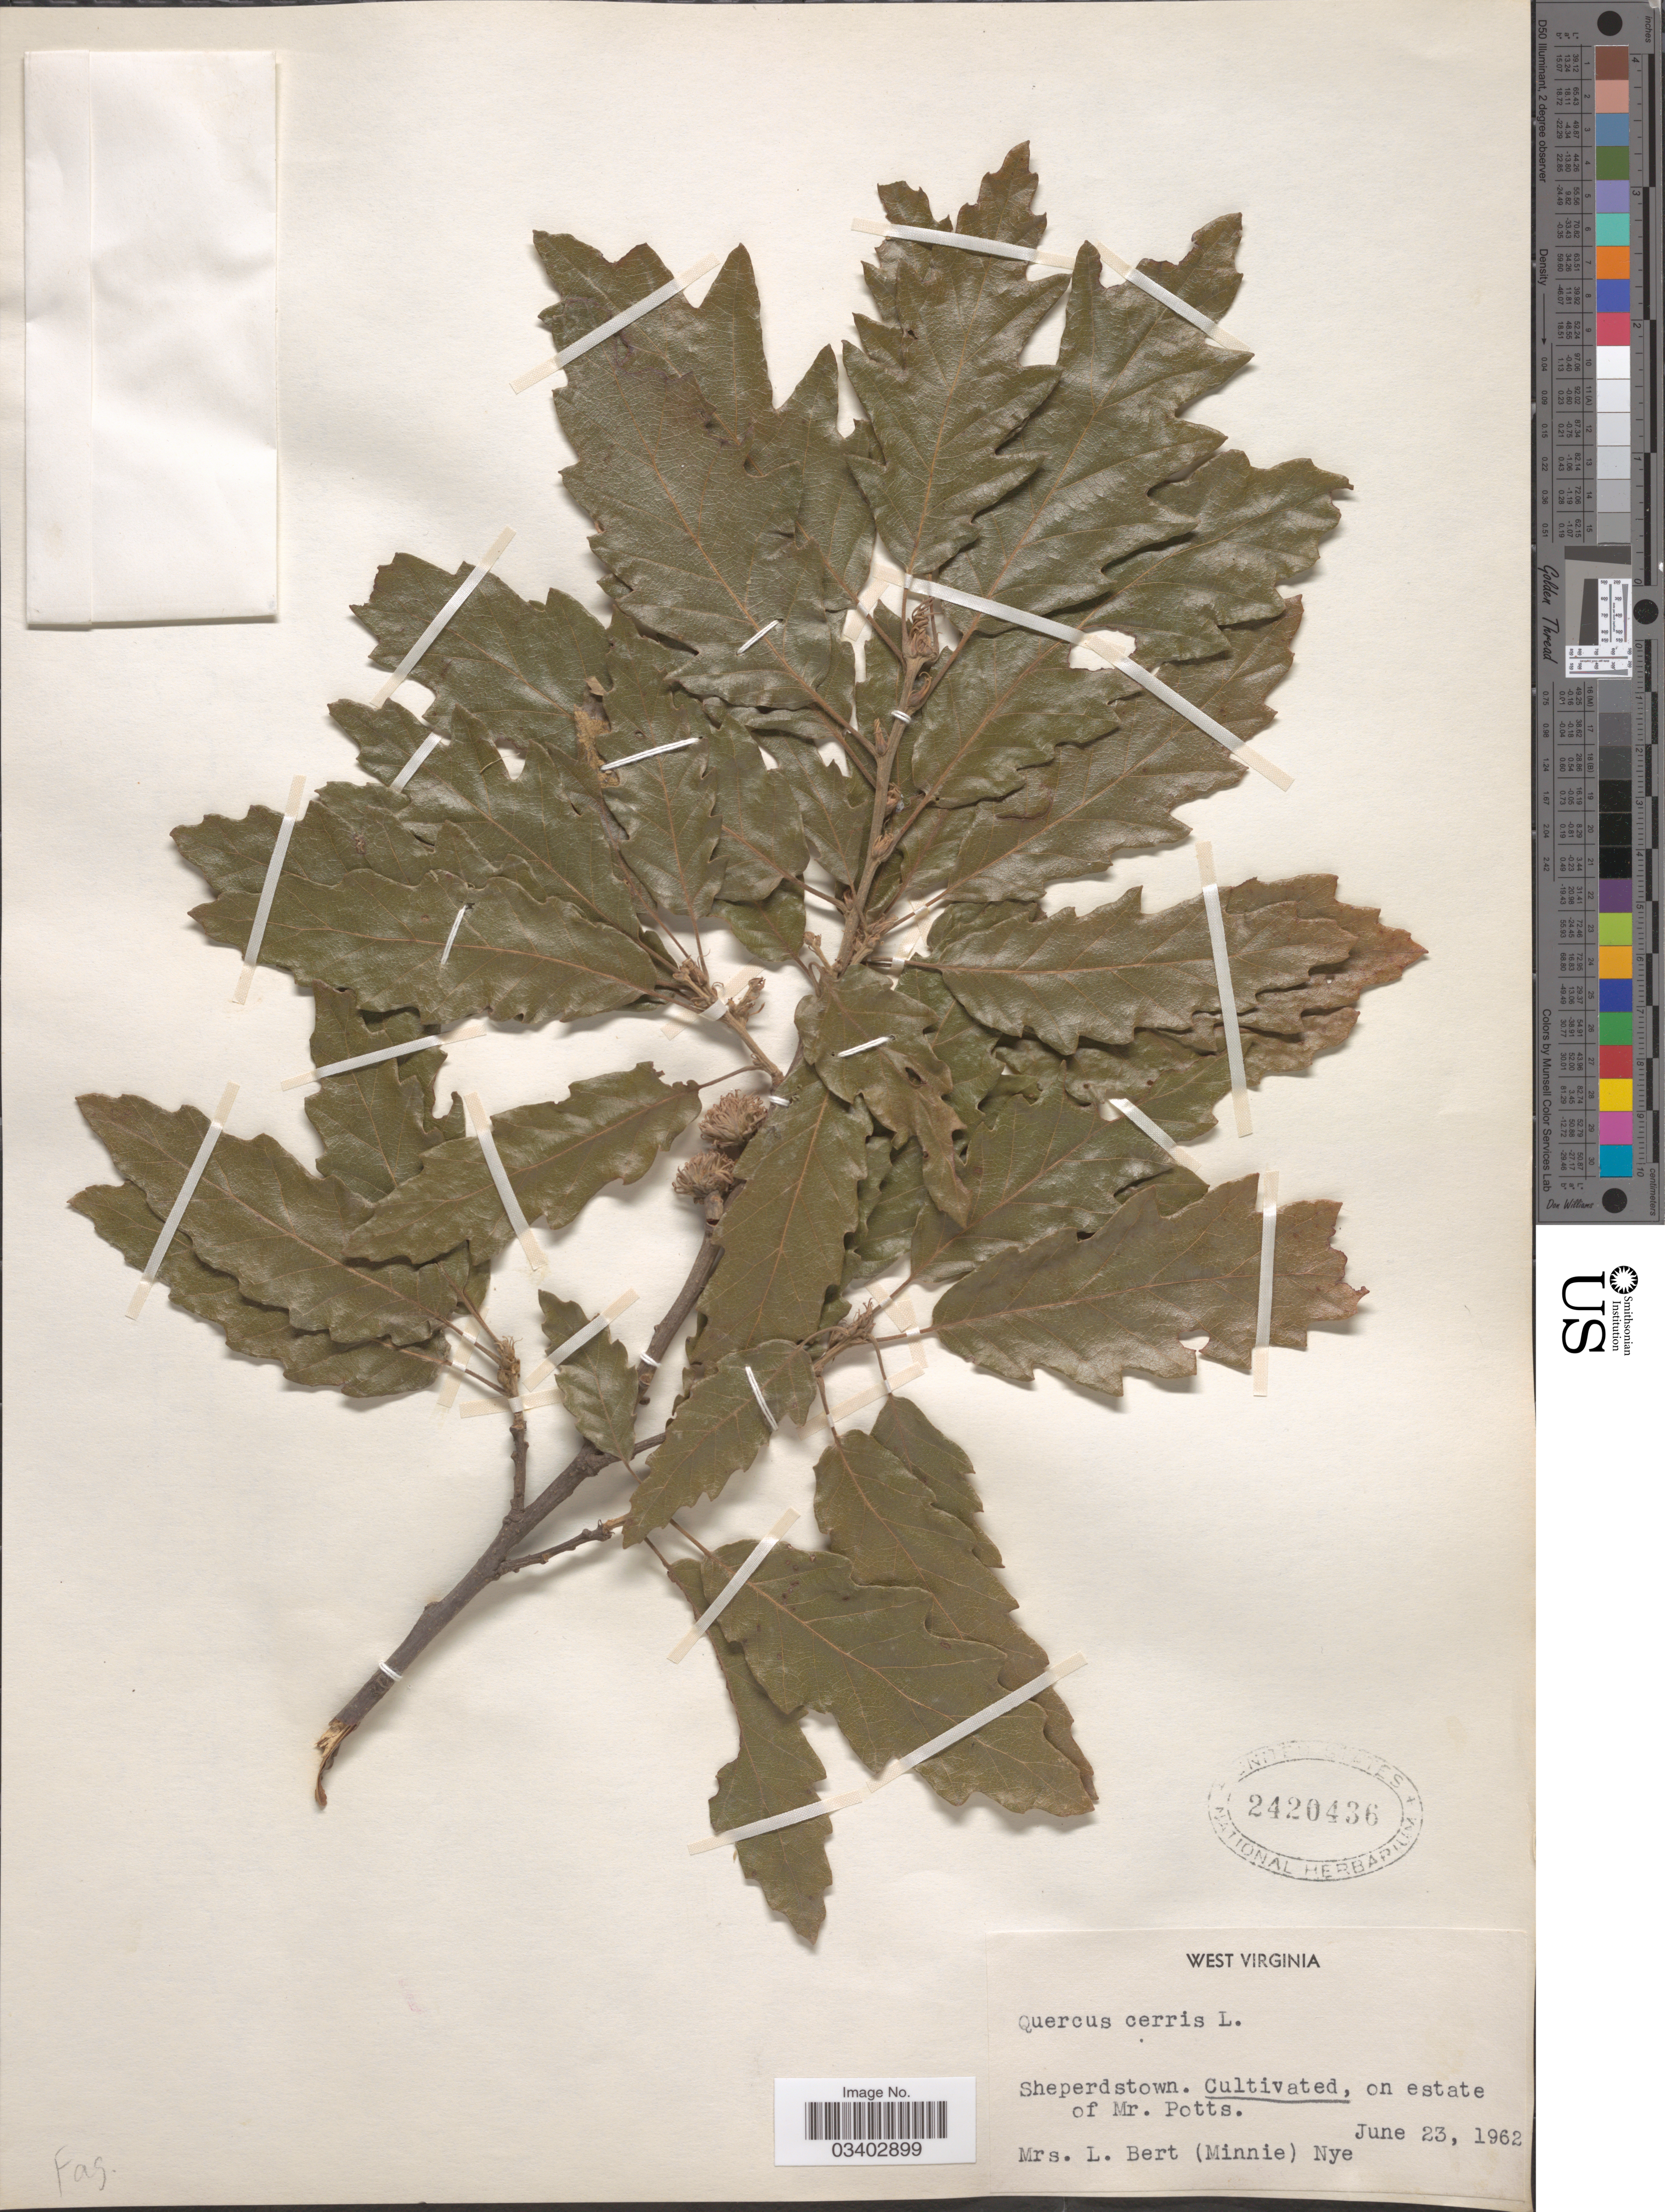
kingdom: Plantae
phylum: Tracheophyta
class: Magnoliopsida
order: Fagales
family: Fagaceae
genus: Quercus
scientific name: Quercus cerris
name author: L.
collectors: M. Nye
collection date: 1962-06-23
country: United States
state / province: West Virginia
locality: Sheperdstown. Cultivated, on estate of Mr. Potts.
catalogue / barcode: US 2420436